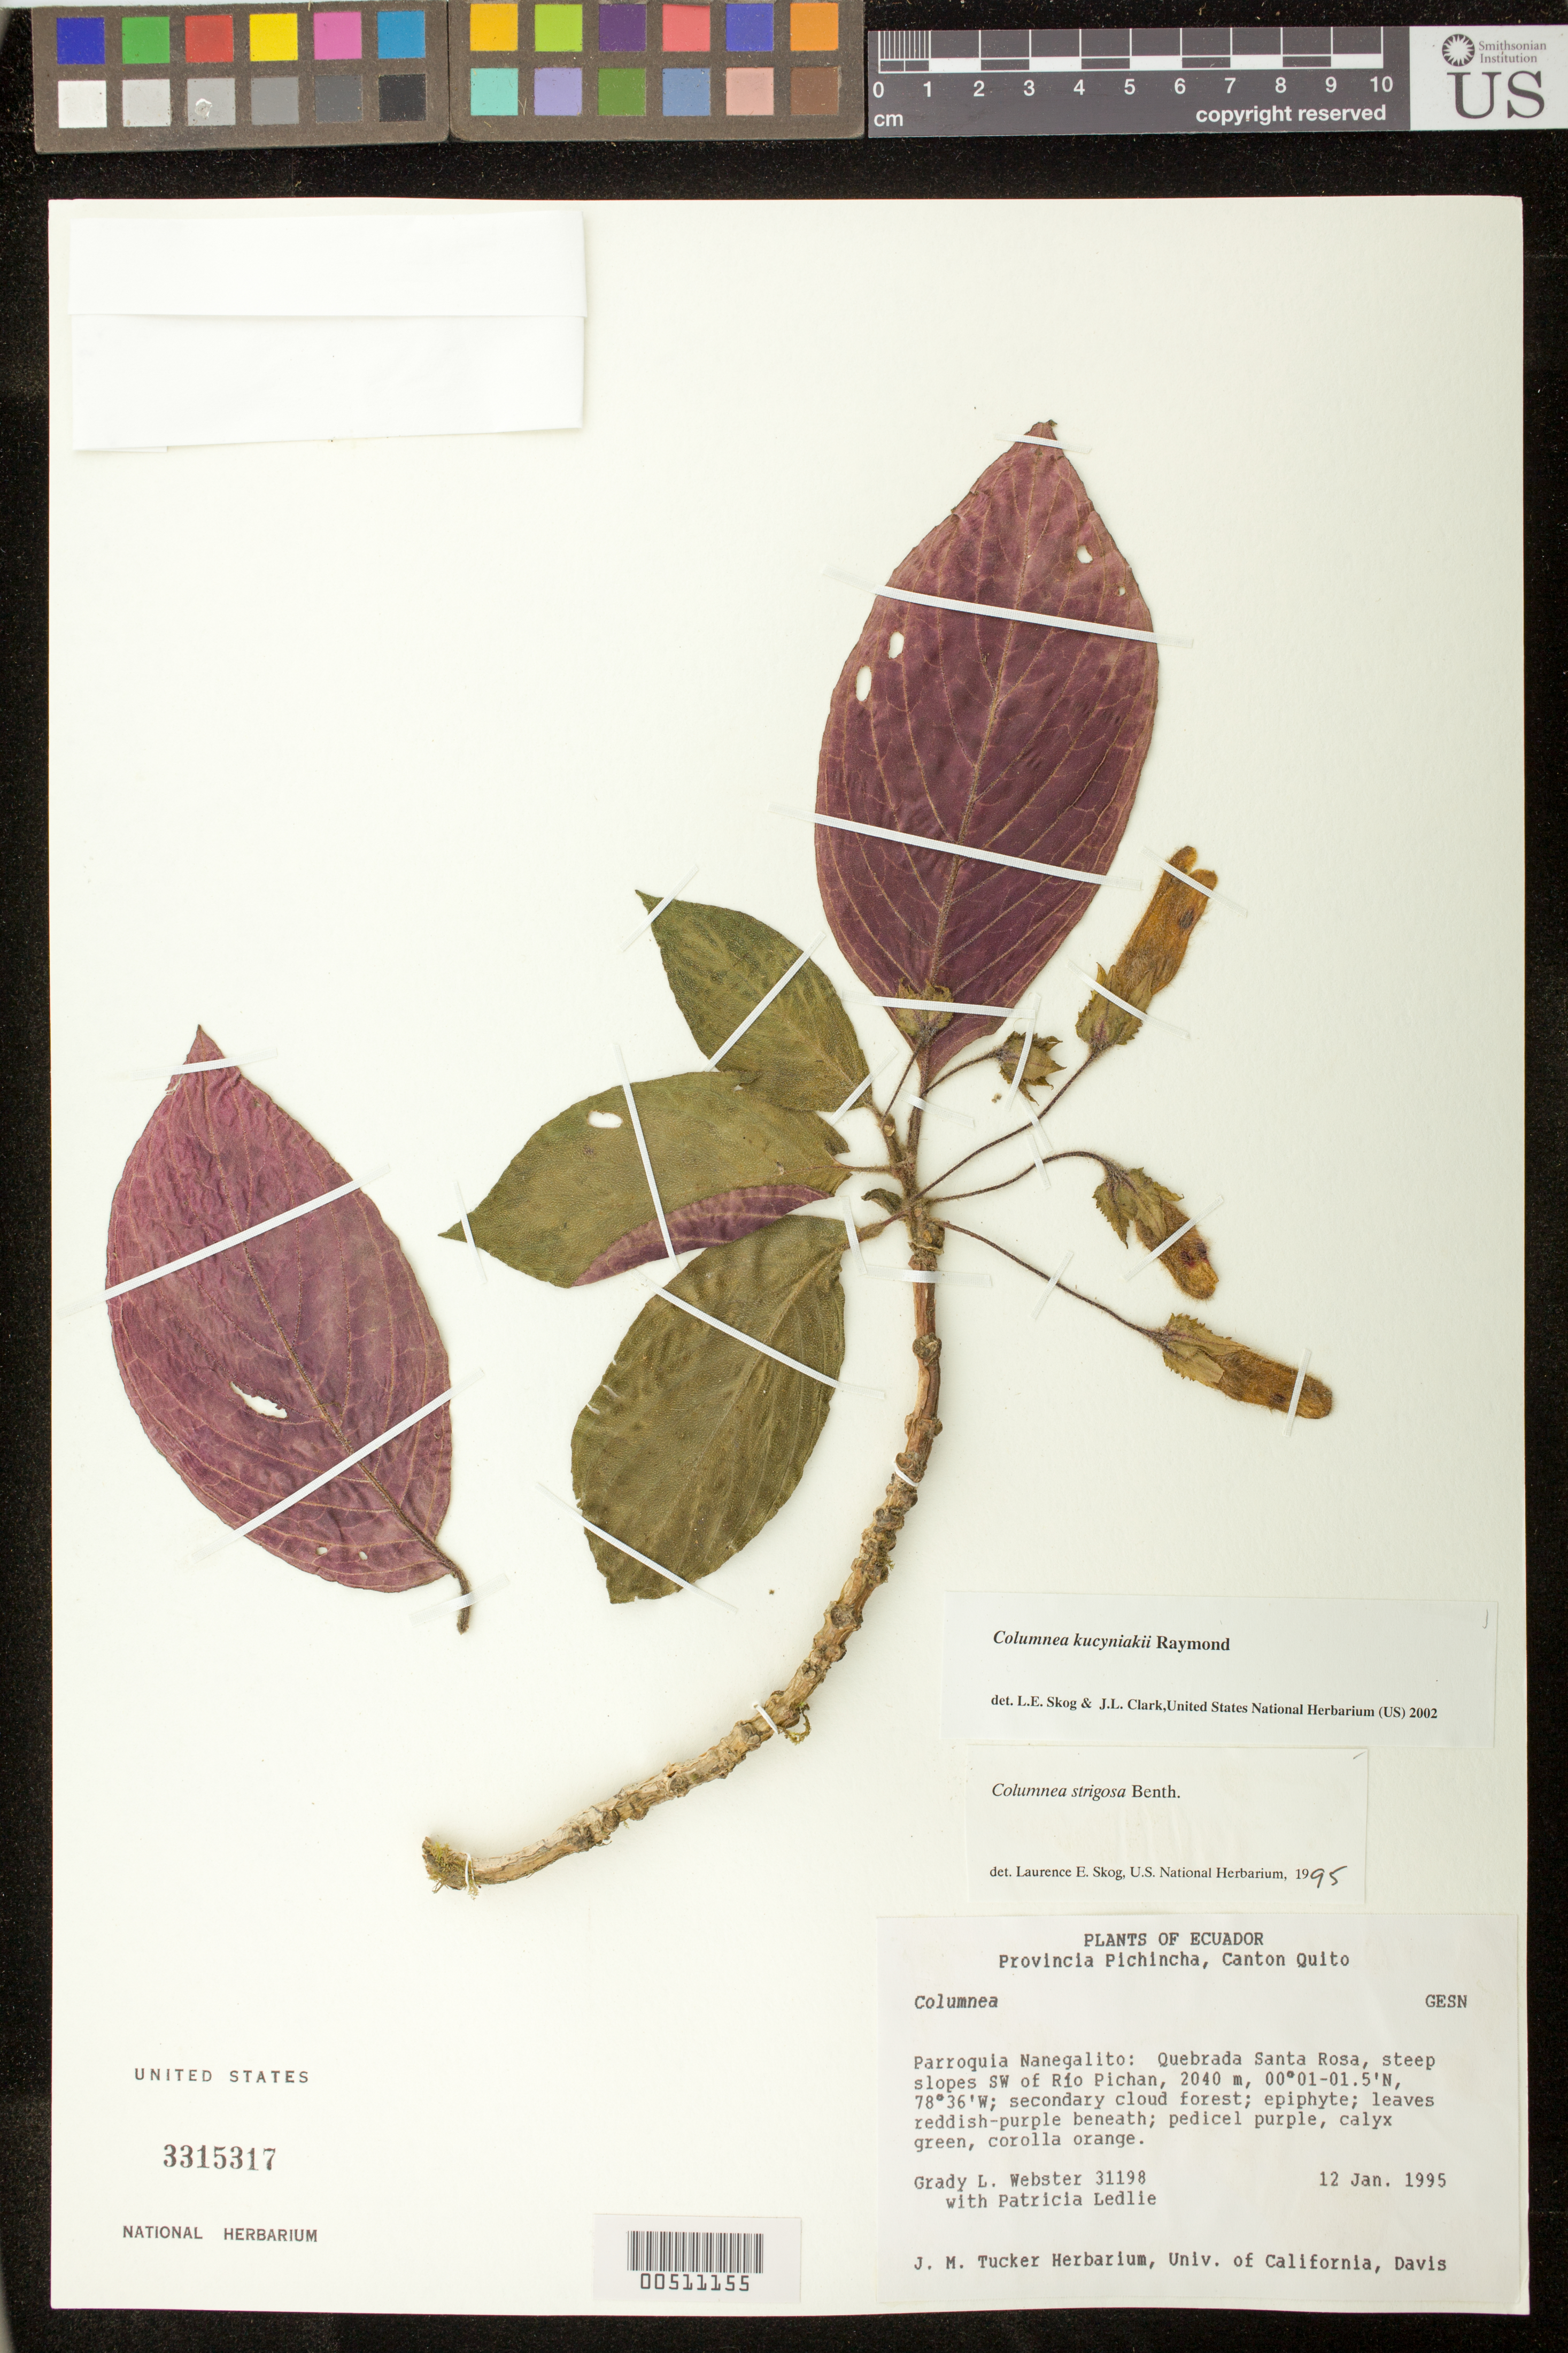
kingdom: Plantae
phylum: Tracheophyta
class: Magnoliopsida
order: Lamiales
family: Gesneriaceae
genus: Columnea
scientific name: Columnea kucyniakii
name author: Raymond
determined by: Clark, J. L.; Skog, Laurence E.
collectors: G. L. Webster & P. Ledlie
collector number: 31198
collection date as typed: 12 Jan 1995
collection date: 1995-01-12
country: Ecuador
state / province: Pichincha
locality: Parroquia Nanegalito: Quebrada Santa Rosa, steep slopes SW of Río Pichan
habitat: Secondary cloud forest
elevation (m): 2040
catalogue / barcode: US 3315317